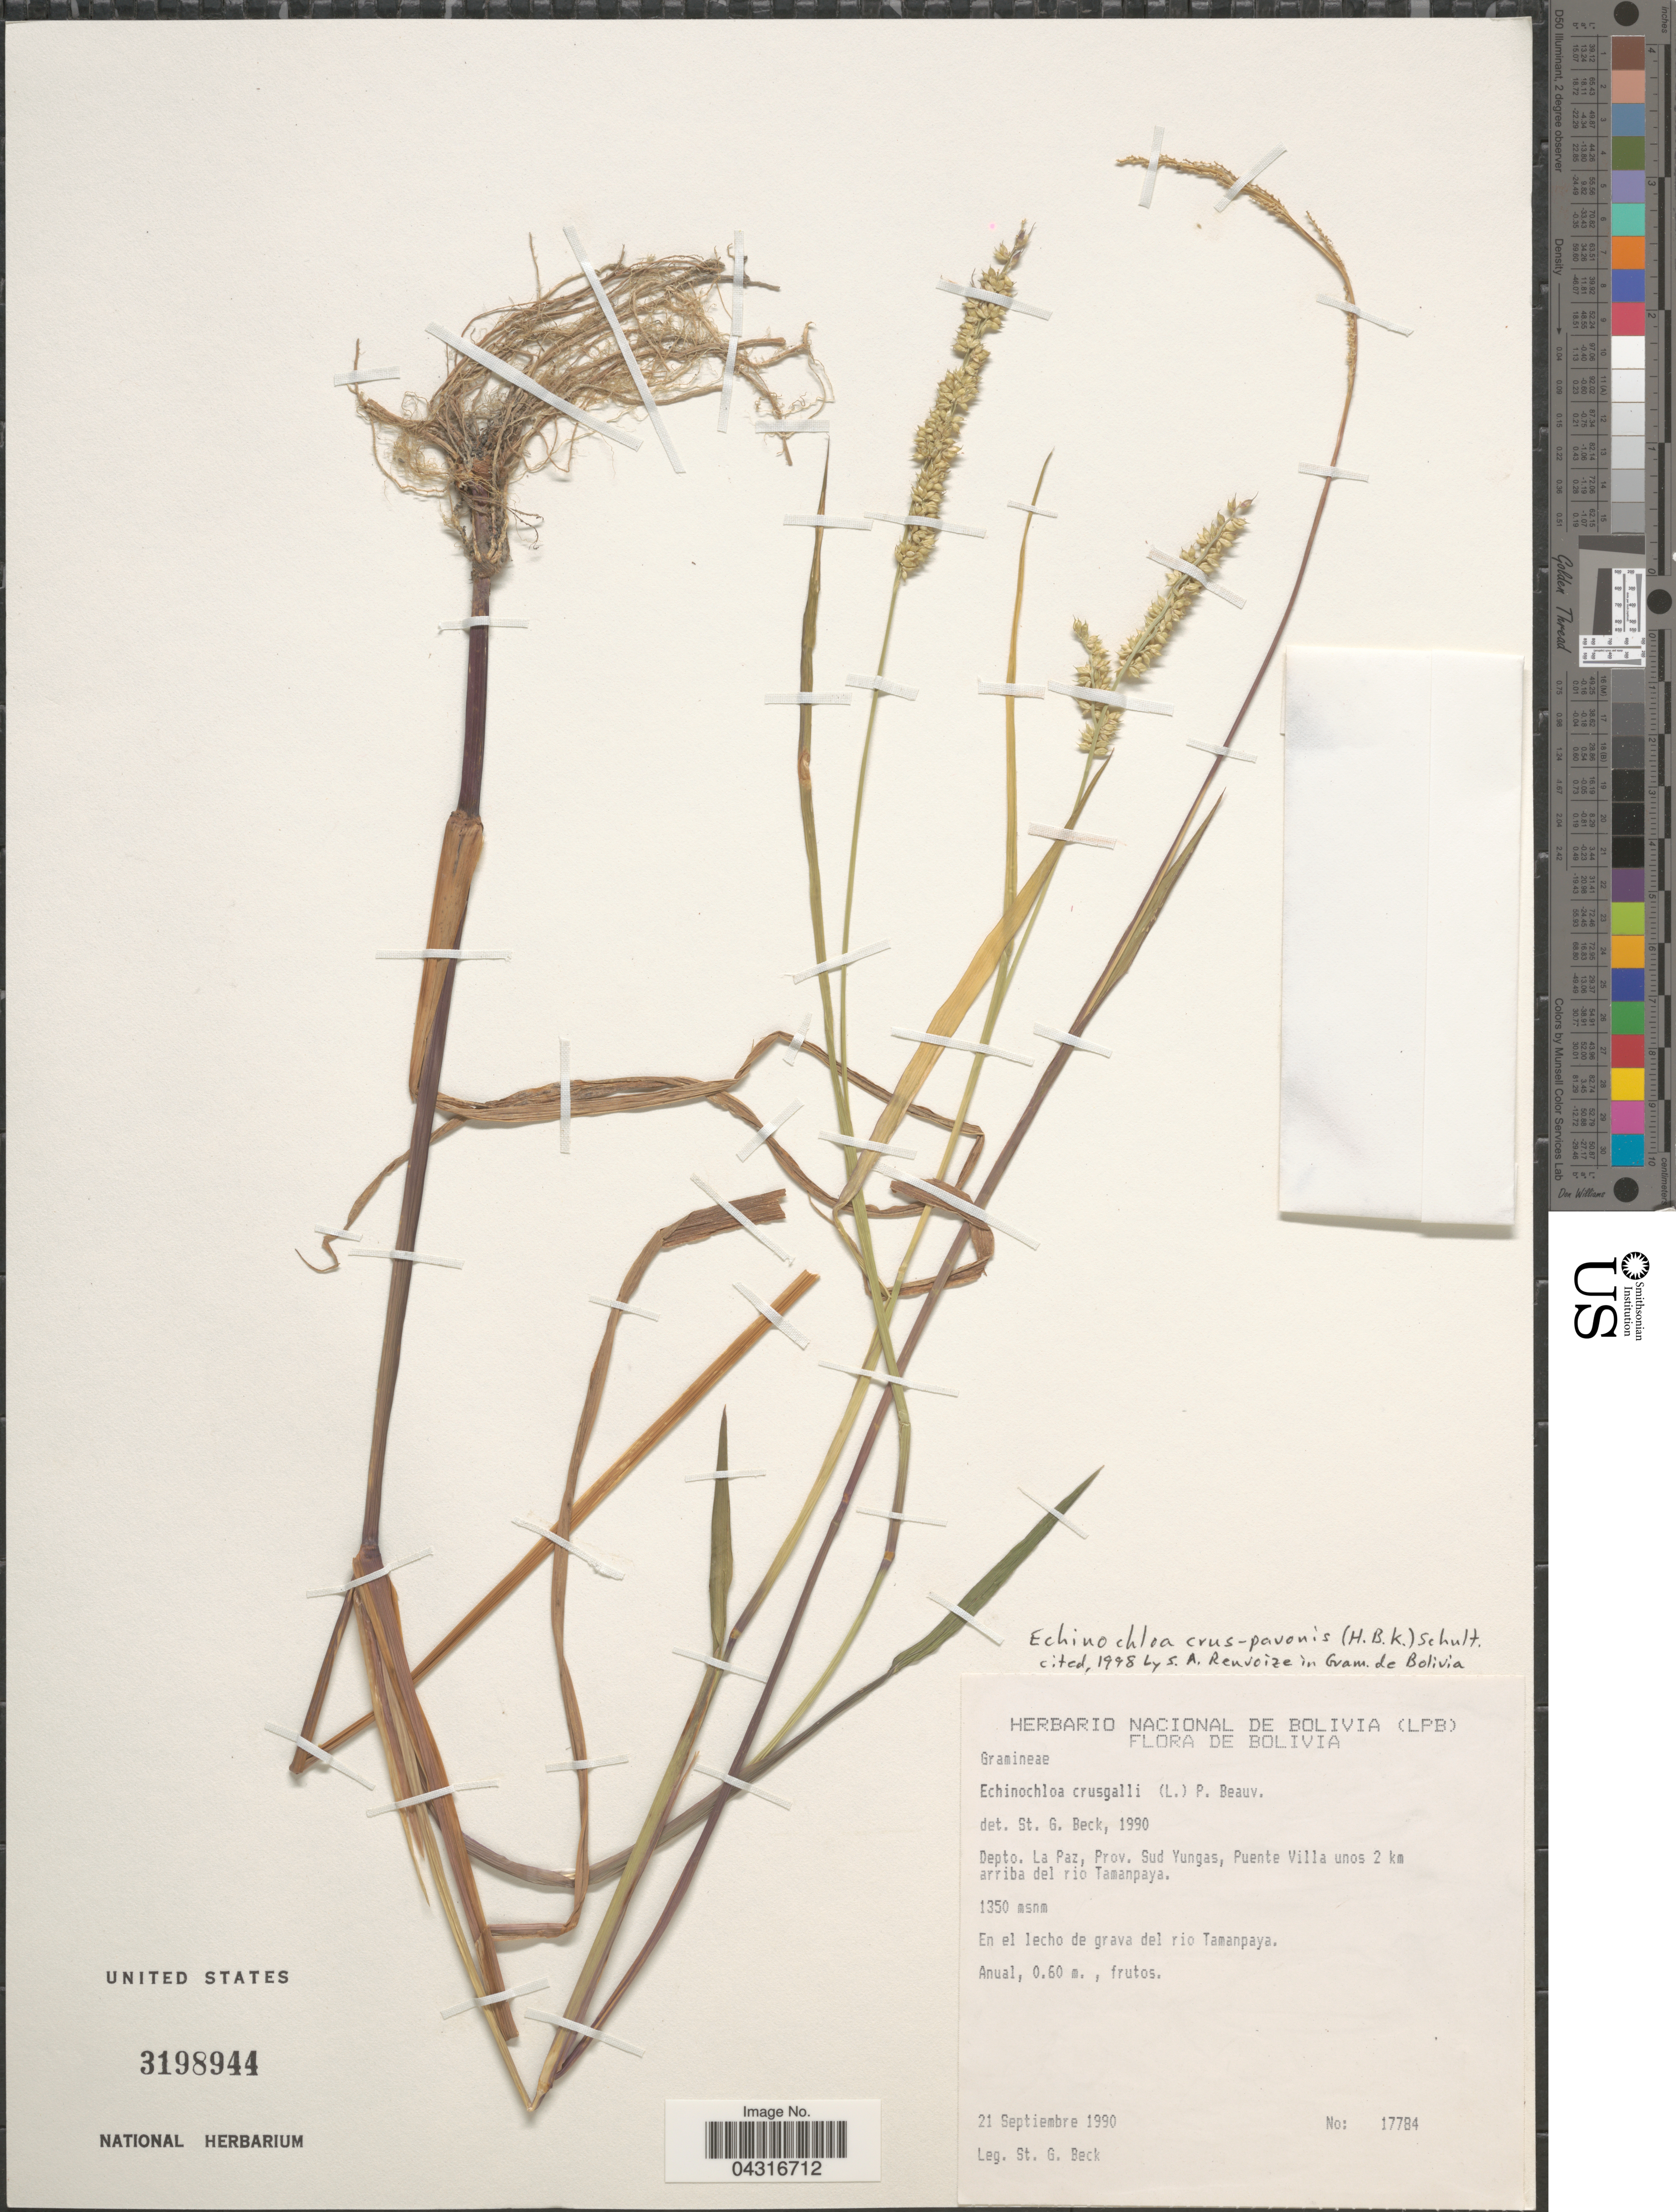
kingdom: Plantae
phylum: Tracheophyta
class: Liliopsida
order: Poales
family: Poaceae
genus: Echinochloa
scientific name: Echinochloa crus-pavonis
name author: (Kunth) Schult.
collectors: S. G. Beck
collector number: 17784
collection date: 1990-09-21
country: Bolivia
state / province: La Paz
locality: Depto. La Paz, Prov. Sud Yungas, Puente Villa unos 2 km arriba del rio Tamanpaya. En el lecho de grava del rio Tamanpaya.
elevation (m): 1350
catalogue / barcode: US 3198944